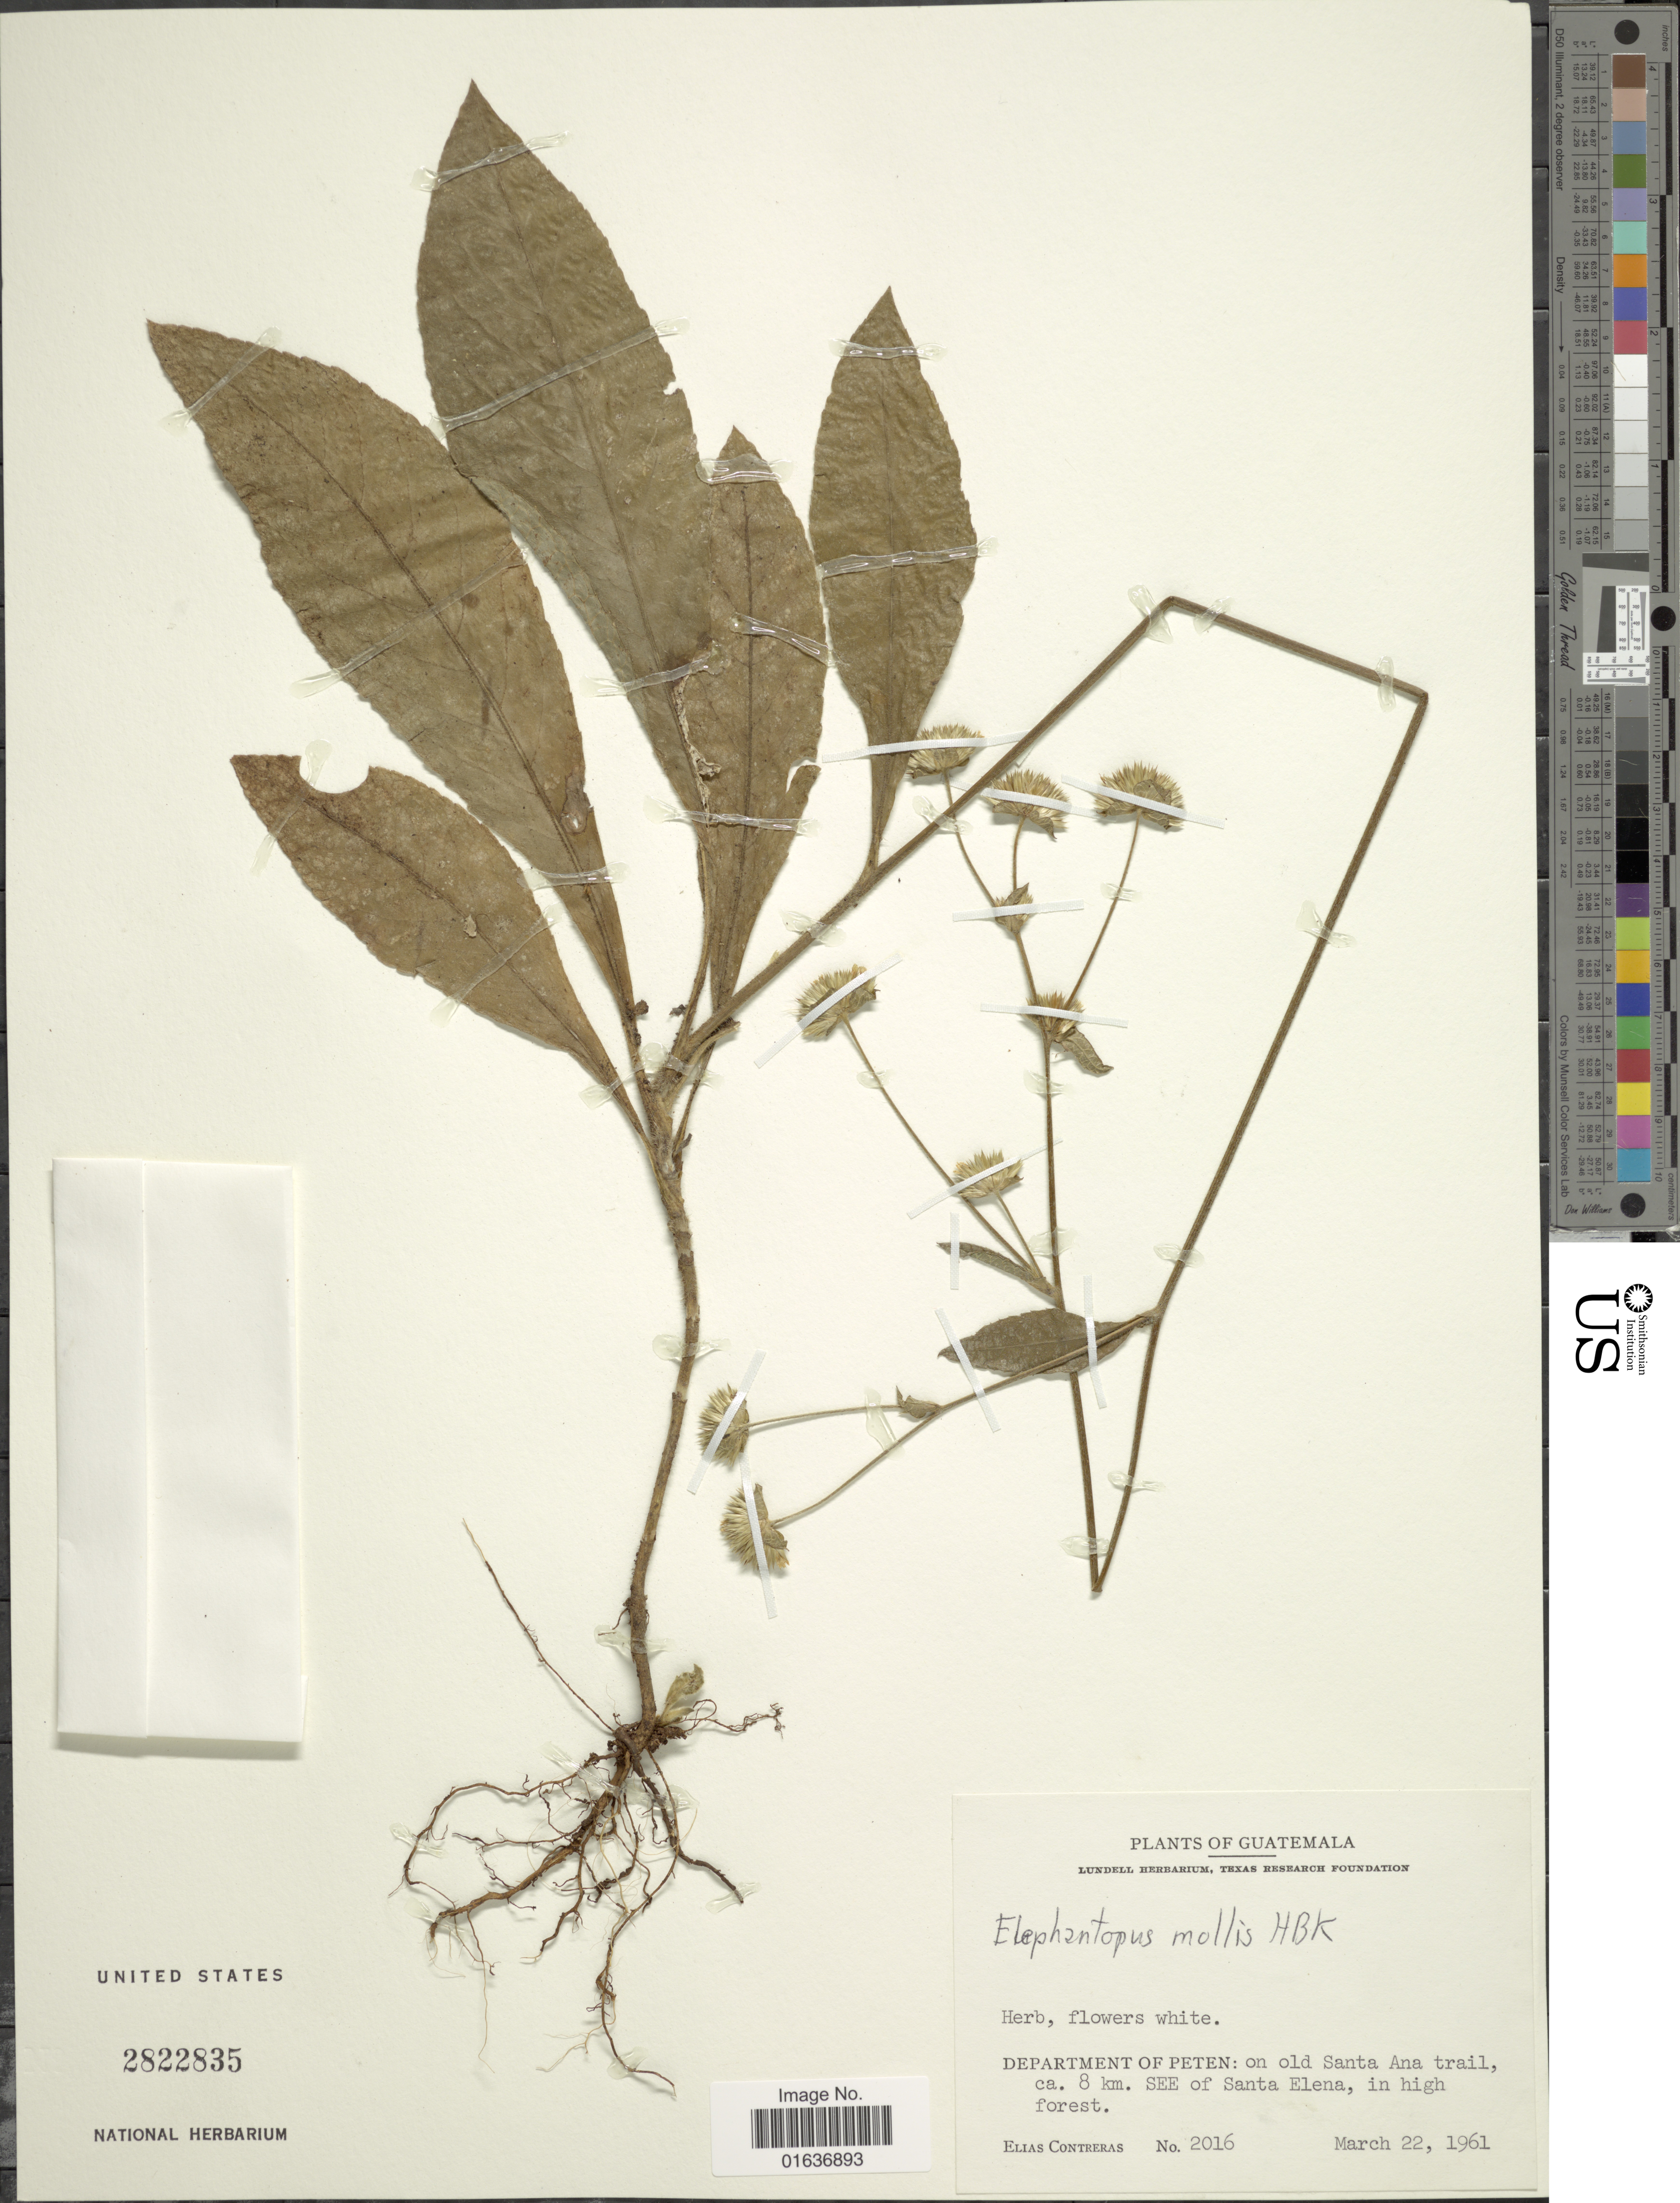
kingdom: Plantae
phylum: Tracheophyta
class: Magnoliopsida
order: Asterales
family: Asteraceae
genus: Elephantopus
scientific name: Elephantopus mollis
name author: Kunth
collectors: E. Contreras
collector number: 2016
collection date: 1961-03-22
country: Guatemala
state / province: El Petén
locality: On old Santa Ana trail, ca. 8 km. SEE of Santa Elena, in high forest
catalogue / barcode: US 2822835